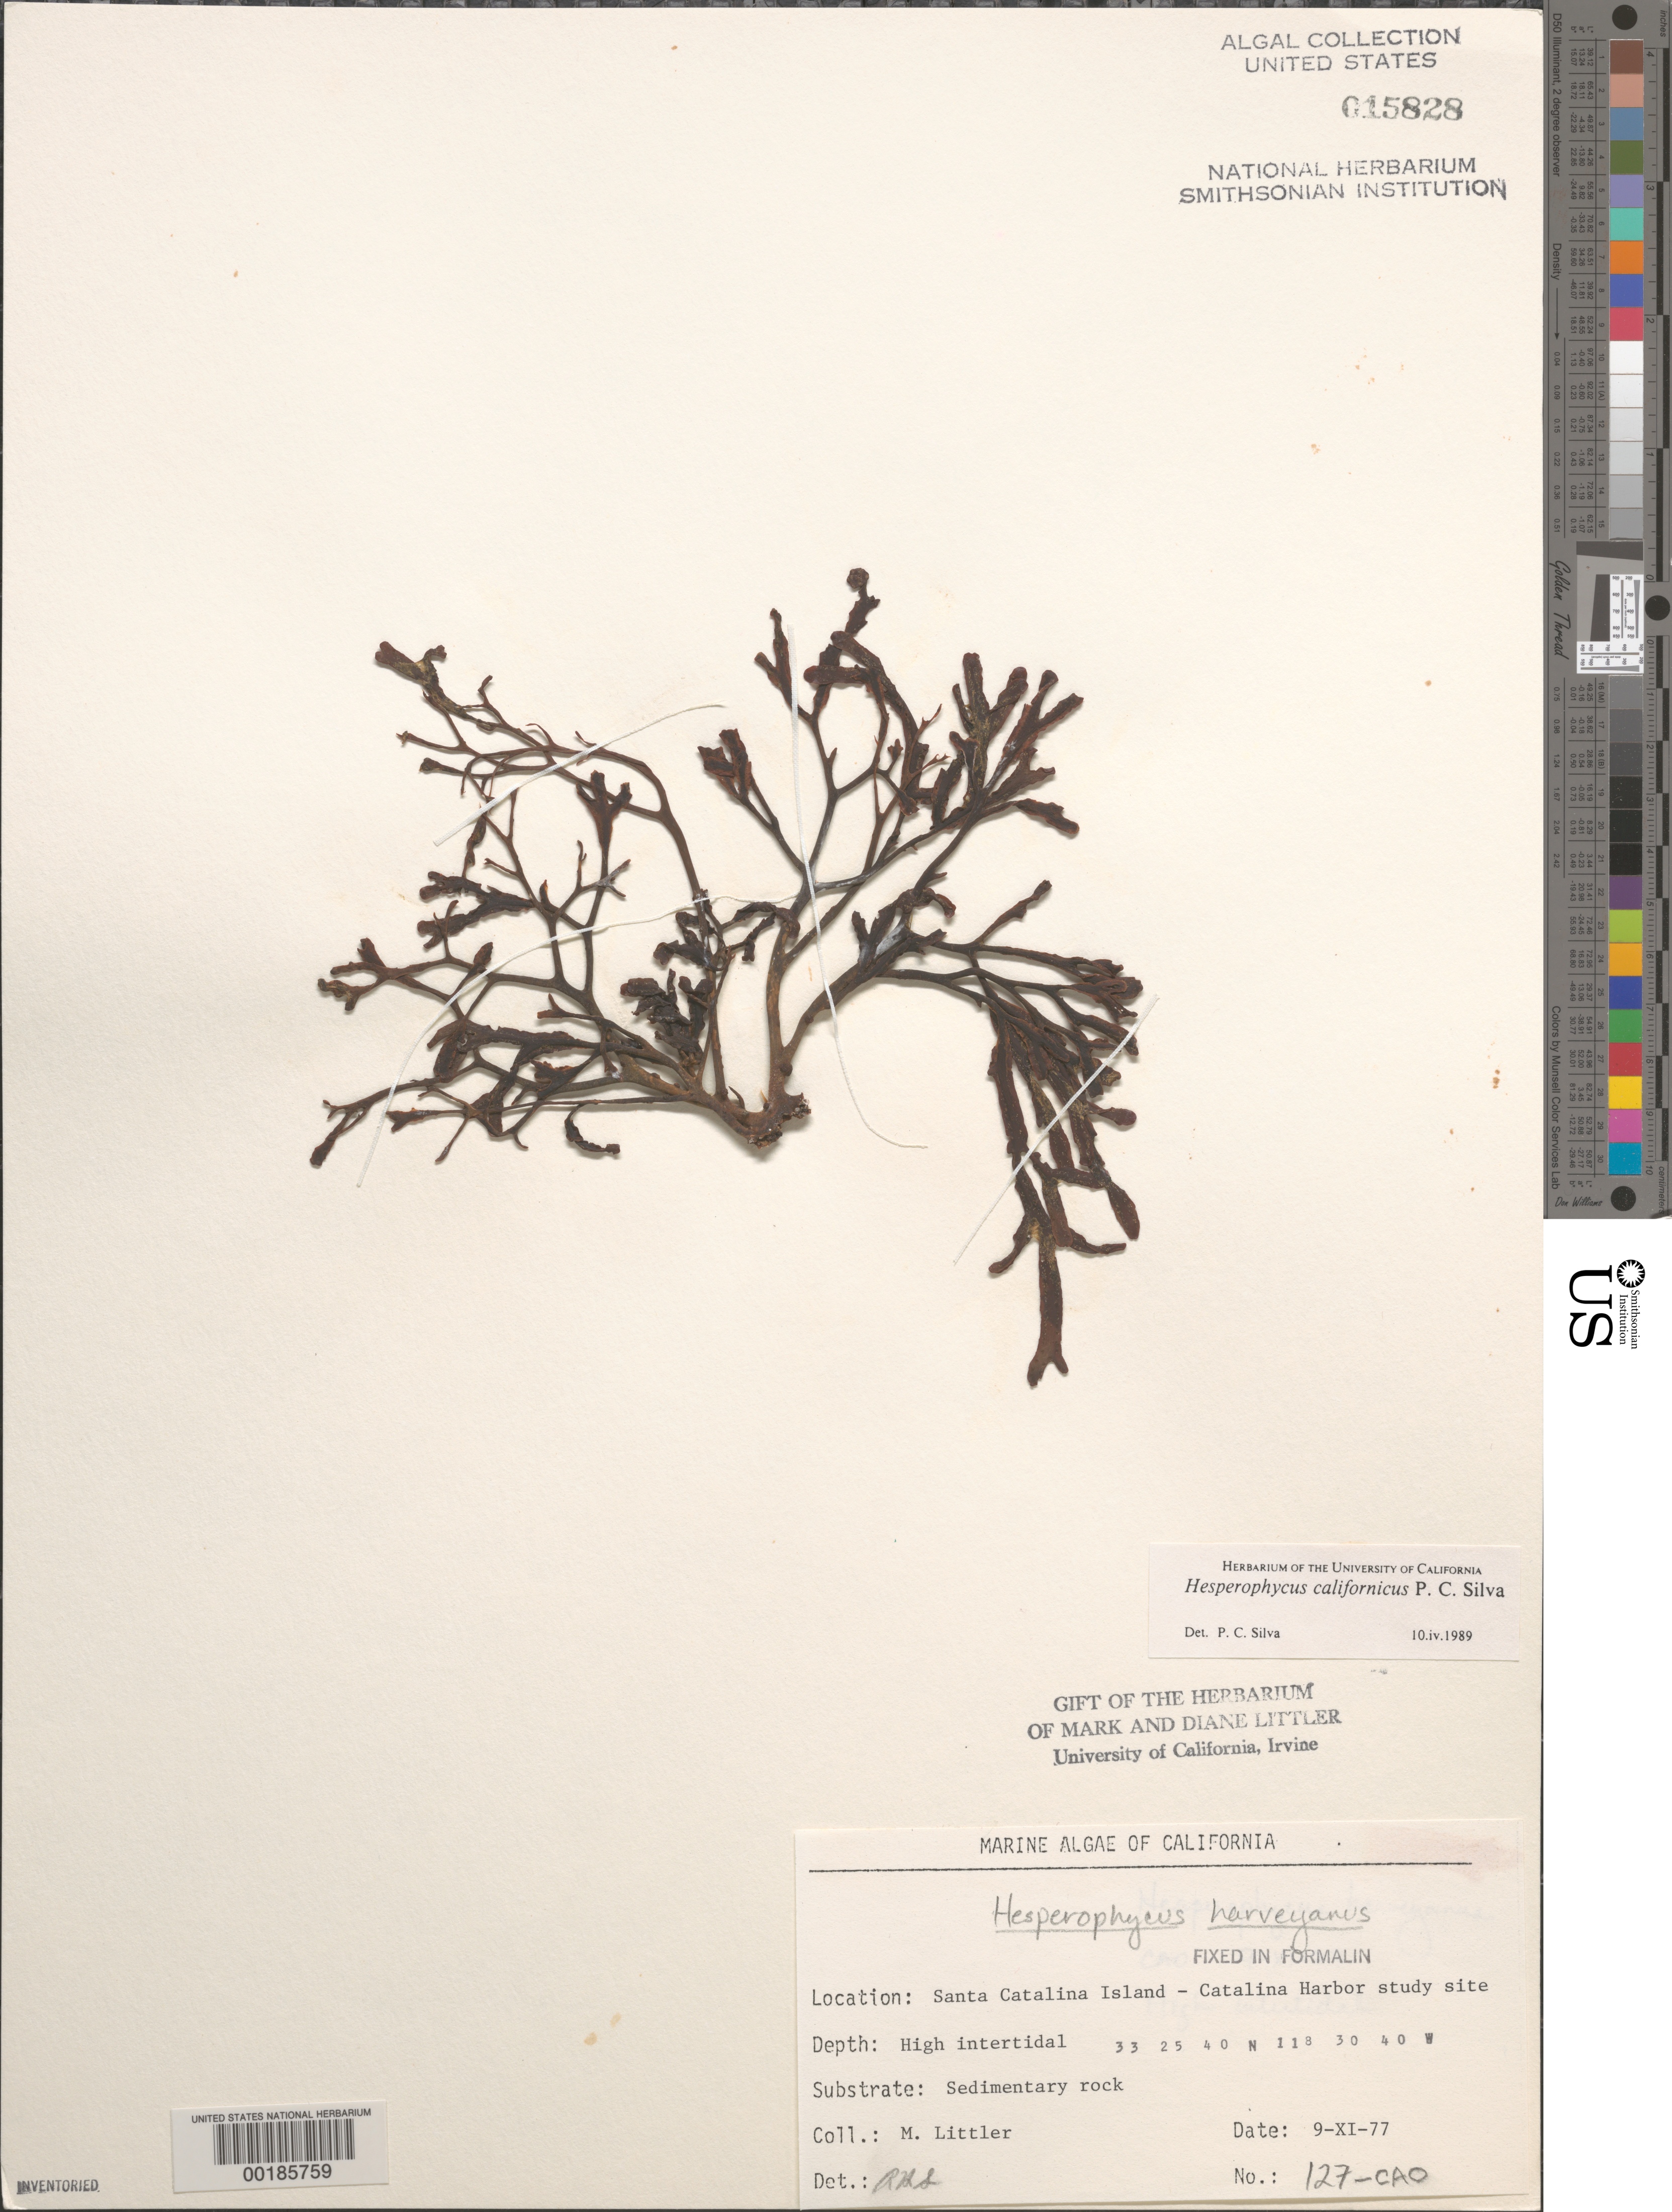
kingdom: Chromista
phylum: Ochrophyta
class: Phaeophyceae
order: Fucales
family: Fucaceae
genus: Hesperophycus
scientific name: Hesperophycus californicus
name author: P.C. Silva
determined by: Silva, P. C.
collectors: M. M. Littler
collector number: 127-CAO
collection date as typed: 09 Nov 1977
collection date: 1977-11-09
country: United States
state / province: California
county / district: Los Angeles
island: Santa Catalina Island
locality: Catalina Harbor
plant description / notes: BLM-SOCALBIGHT Rocky Intertidal Survey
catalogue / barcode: US 15828